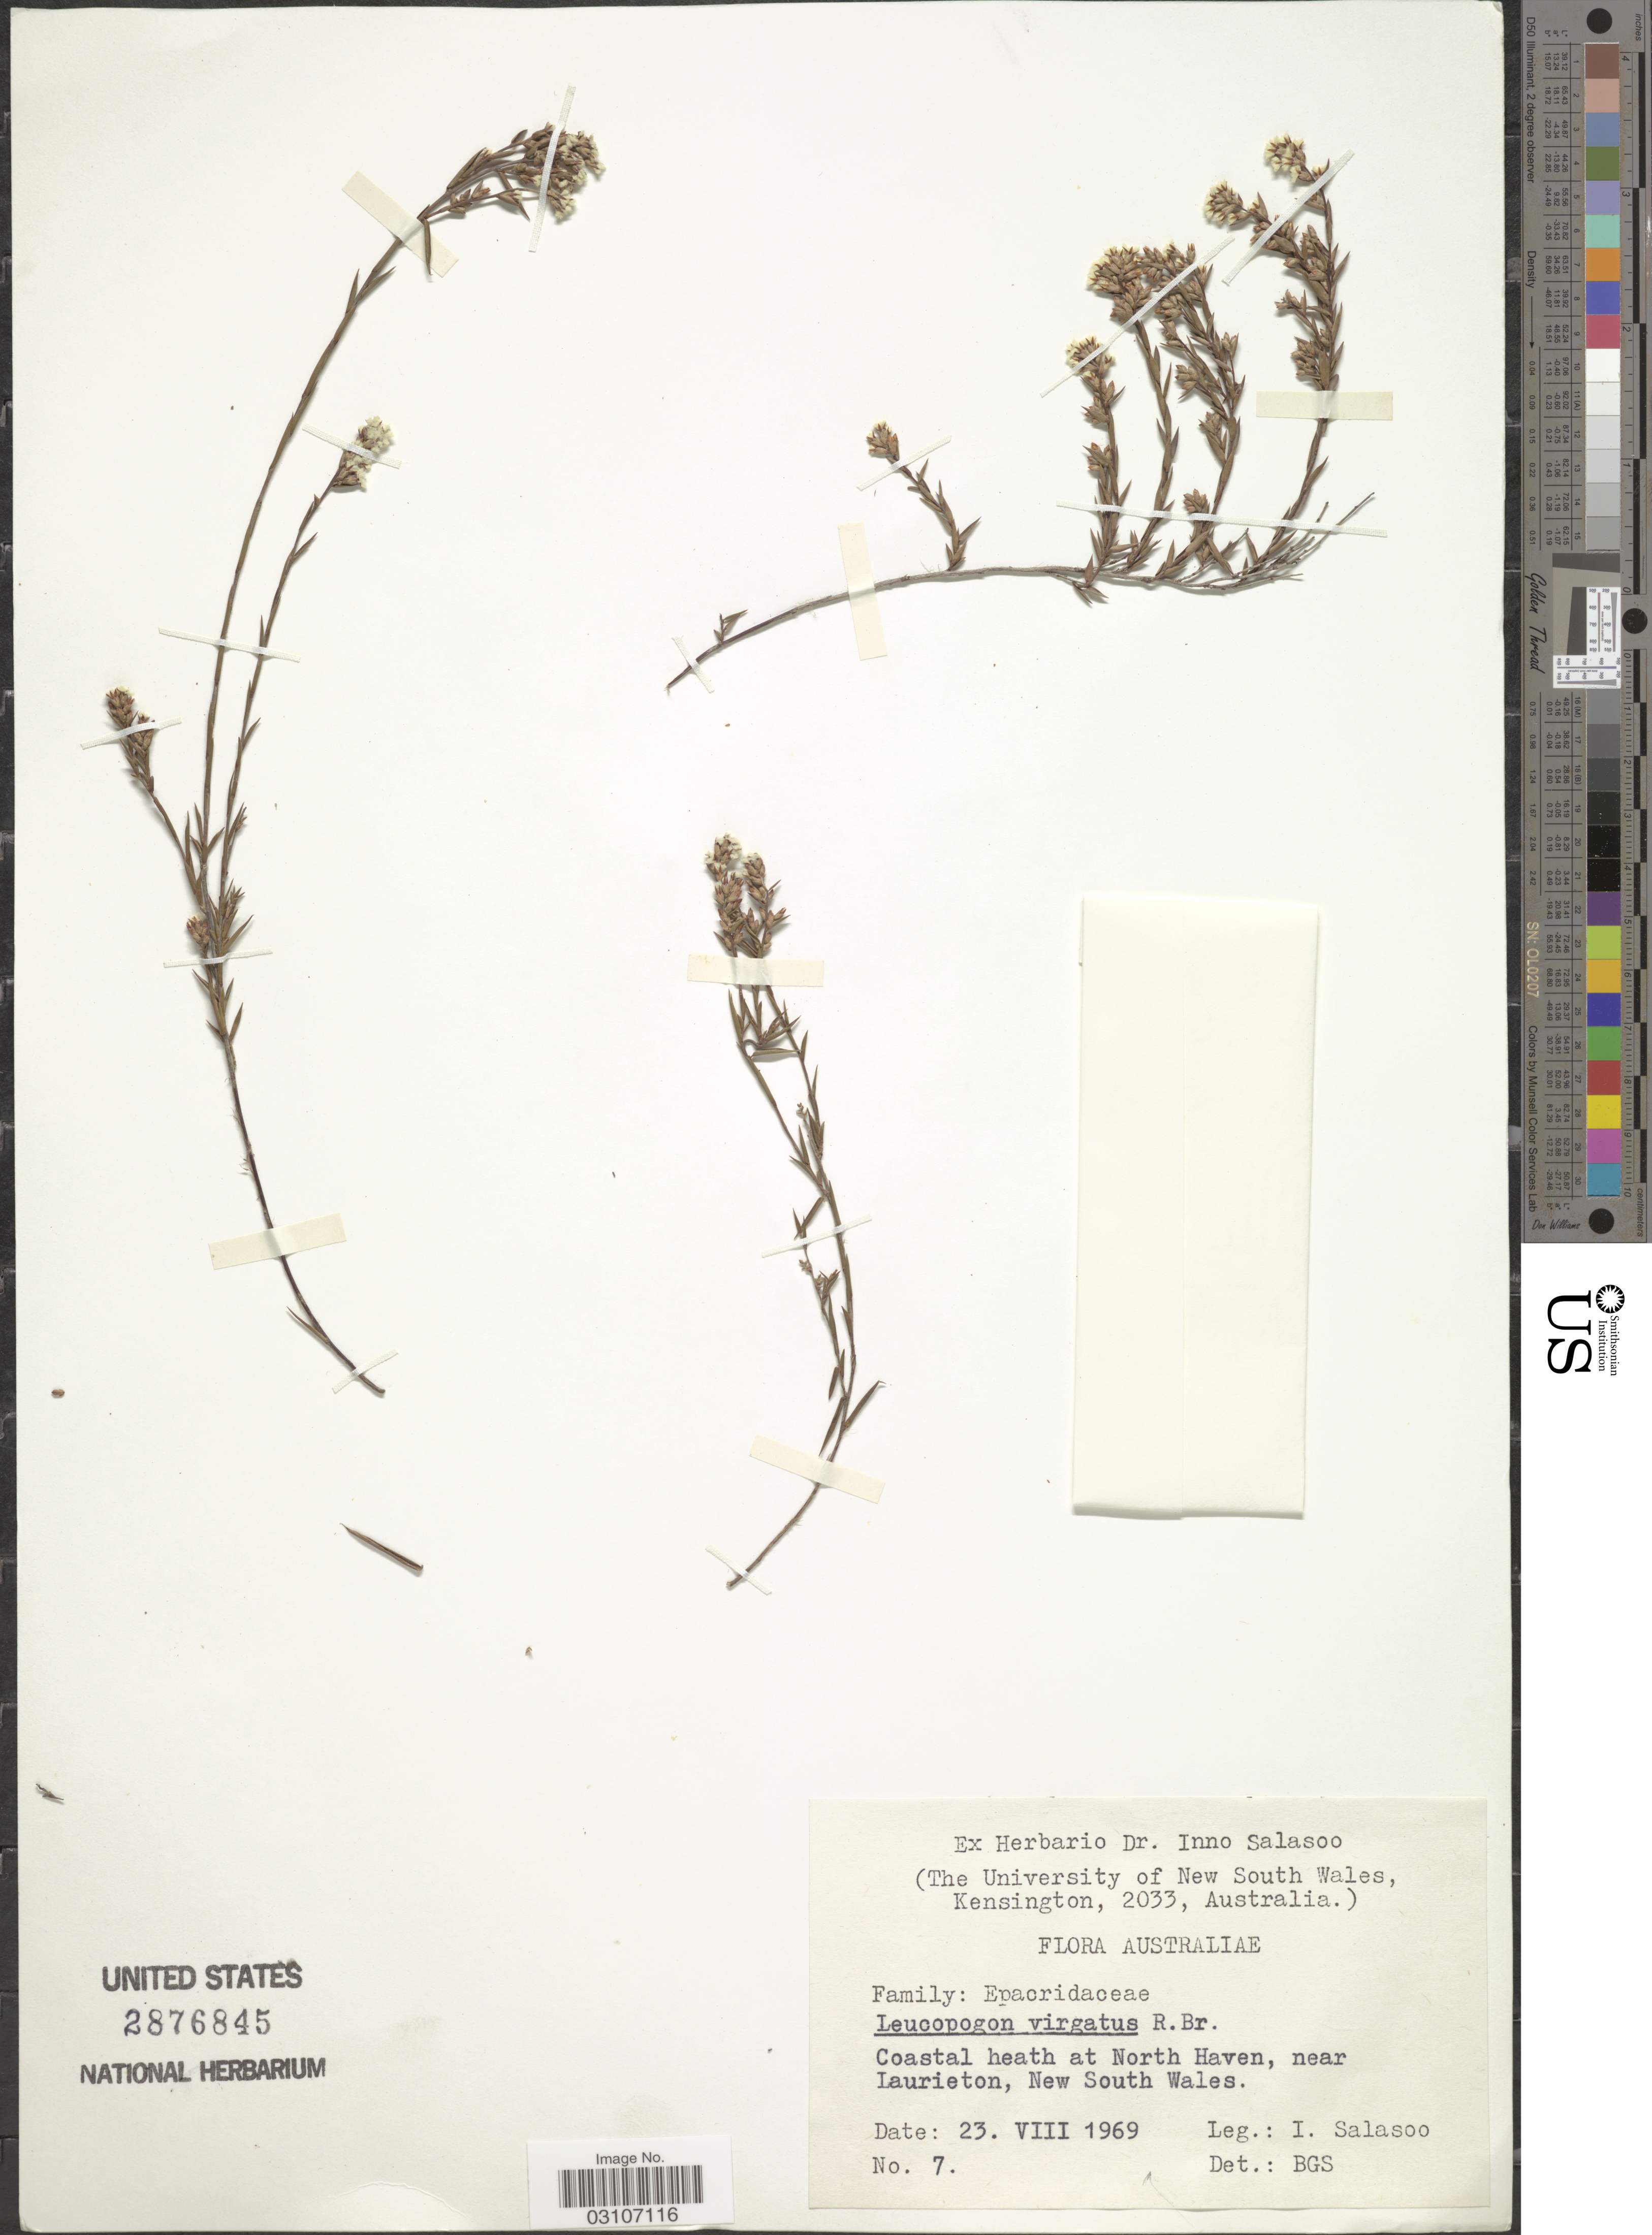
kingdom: Plantae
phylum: Tracheophyta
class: Magnoliopsida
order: Ericales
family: Ericaceae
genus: Leucopogon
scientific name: Leucopogon virgatus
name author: R. Br.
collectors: I. Salasoo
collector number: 7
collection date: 1969-08-23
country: Australia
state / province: New South Wales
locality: Coastal heath at North Haven, near Laurieton.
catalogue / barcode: US 2876845